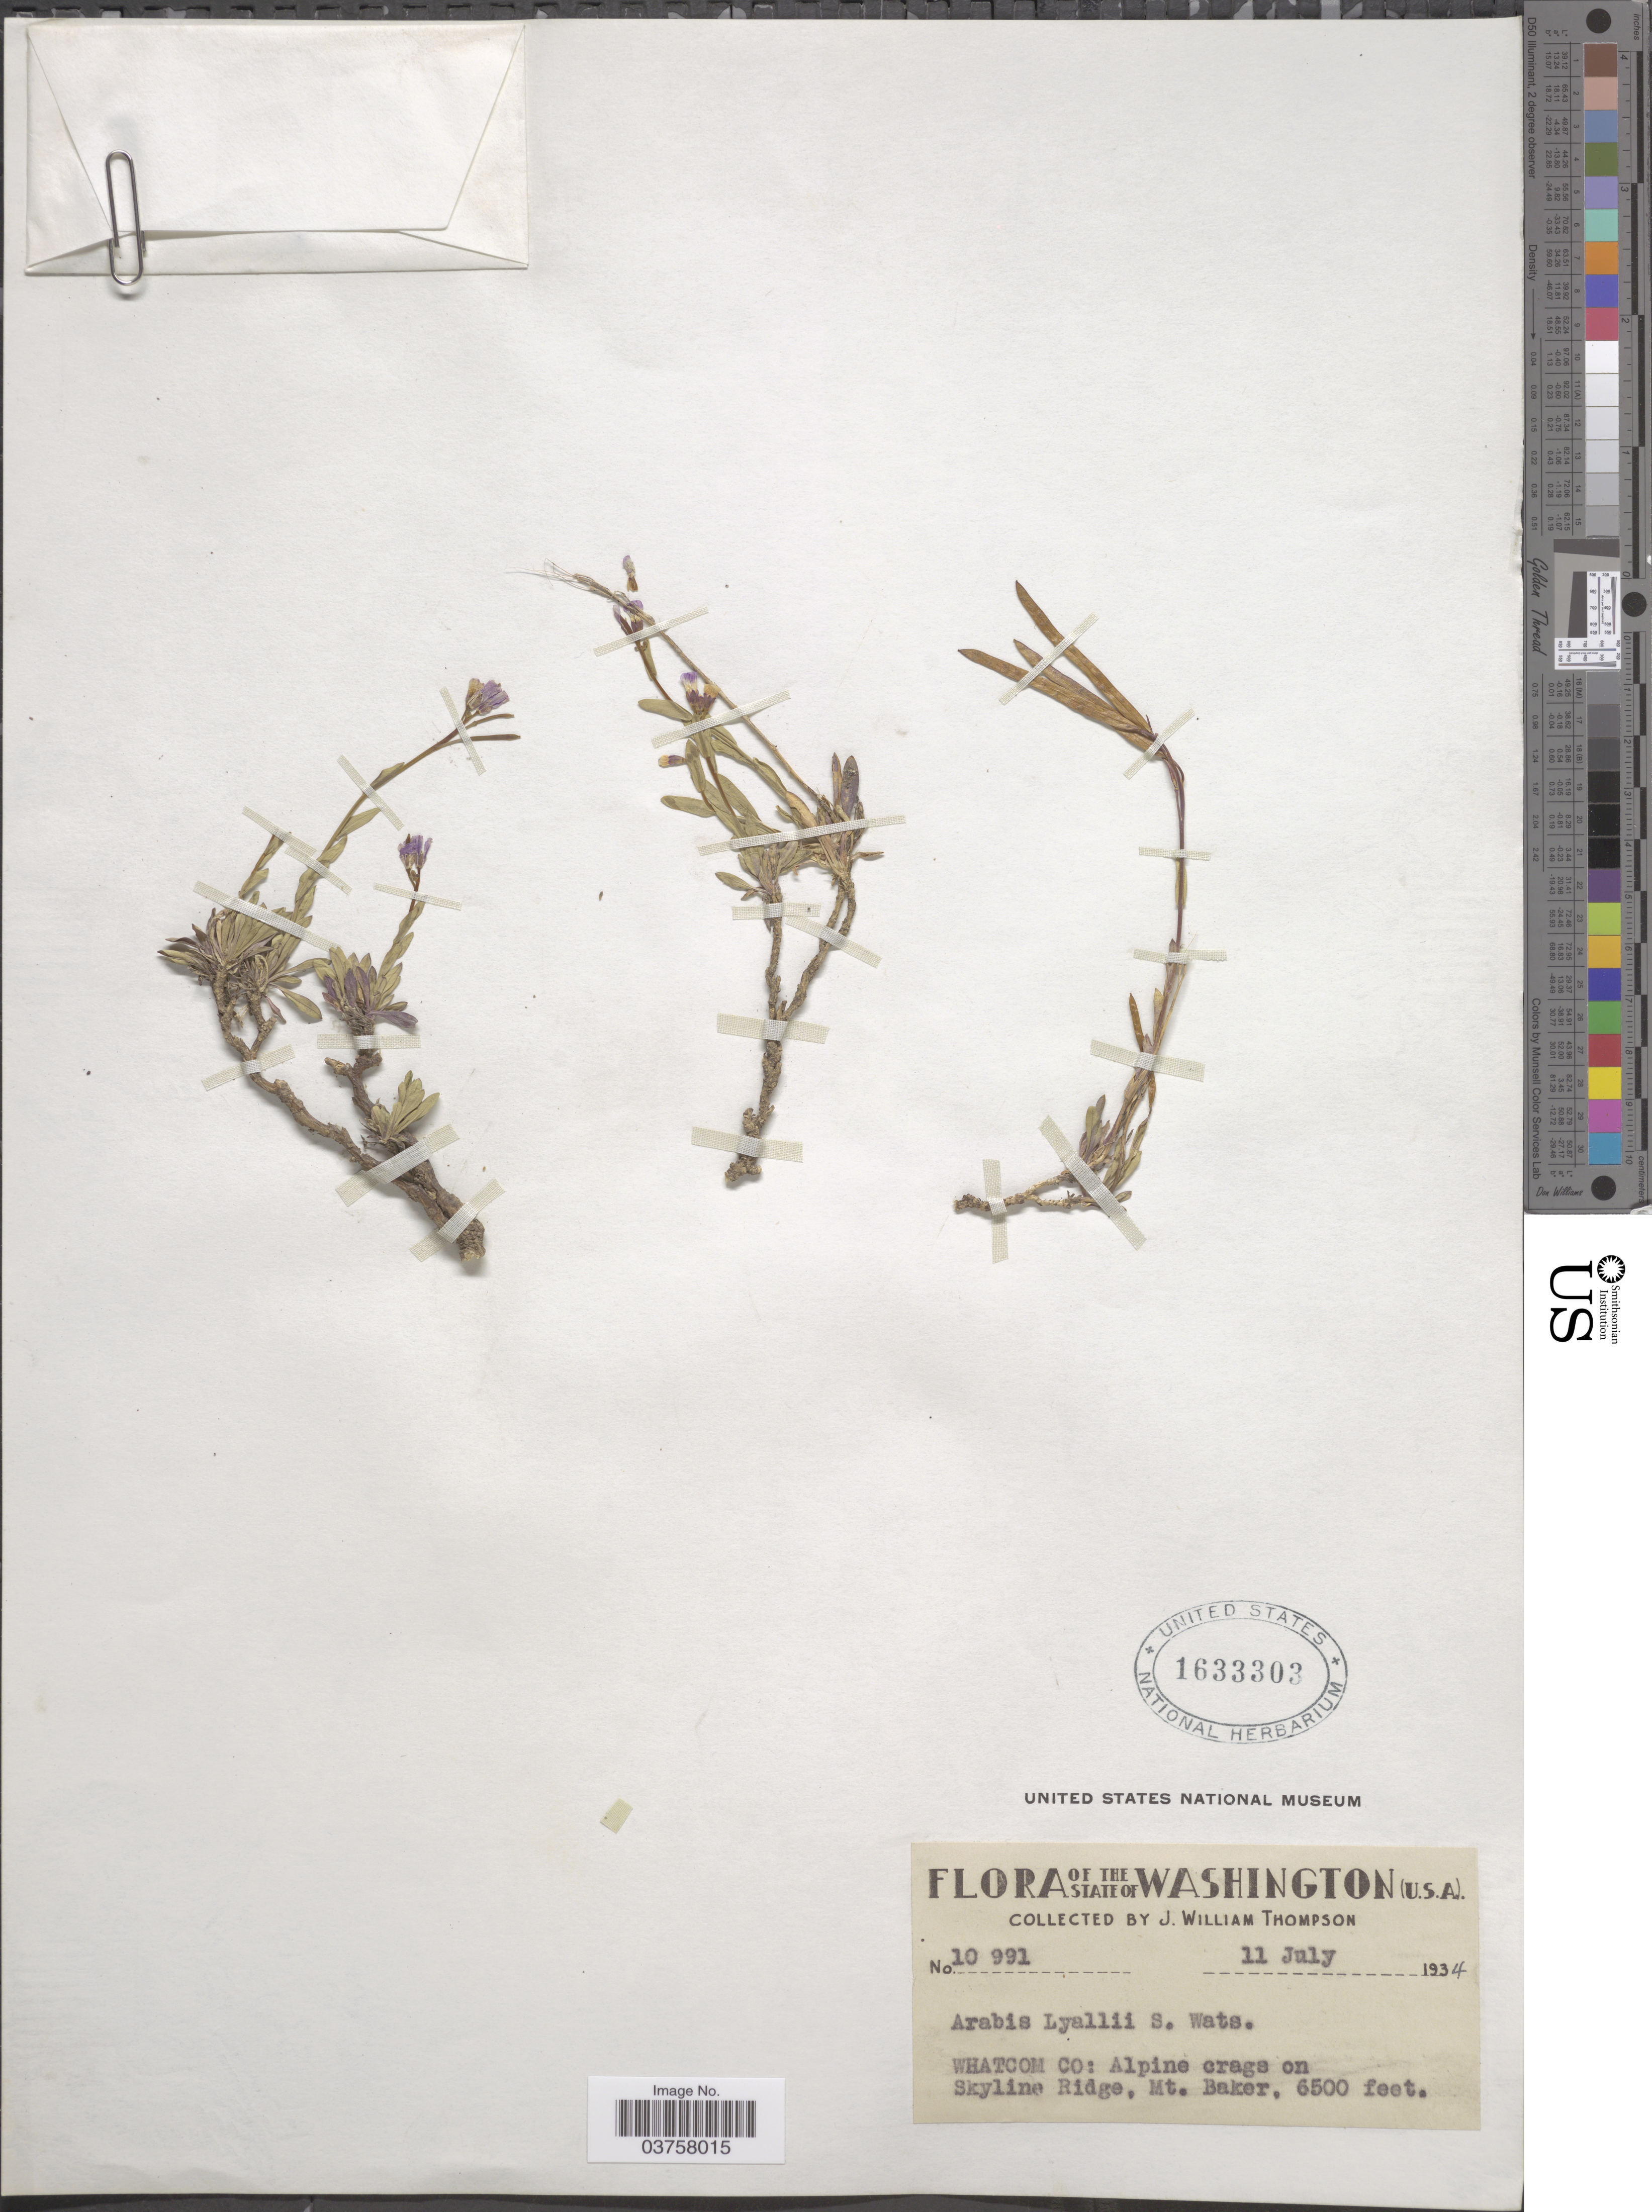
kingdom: Plantae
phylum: Tracheophyta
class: Magnoliopsida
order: Brassicales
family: Brassicaceae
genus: Arabis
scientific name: Arabis lyallii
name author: S. Watson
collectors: J. W. Thompson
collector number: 10991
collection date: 1934-07-11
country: United States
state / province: Washington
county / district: Whitman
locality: Whatcom Co: Alpine crags on Skyline Ridge, Mt. Baker.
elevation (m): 1981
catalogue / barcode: US 1633303